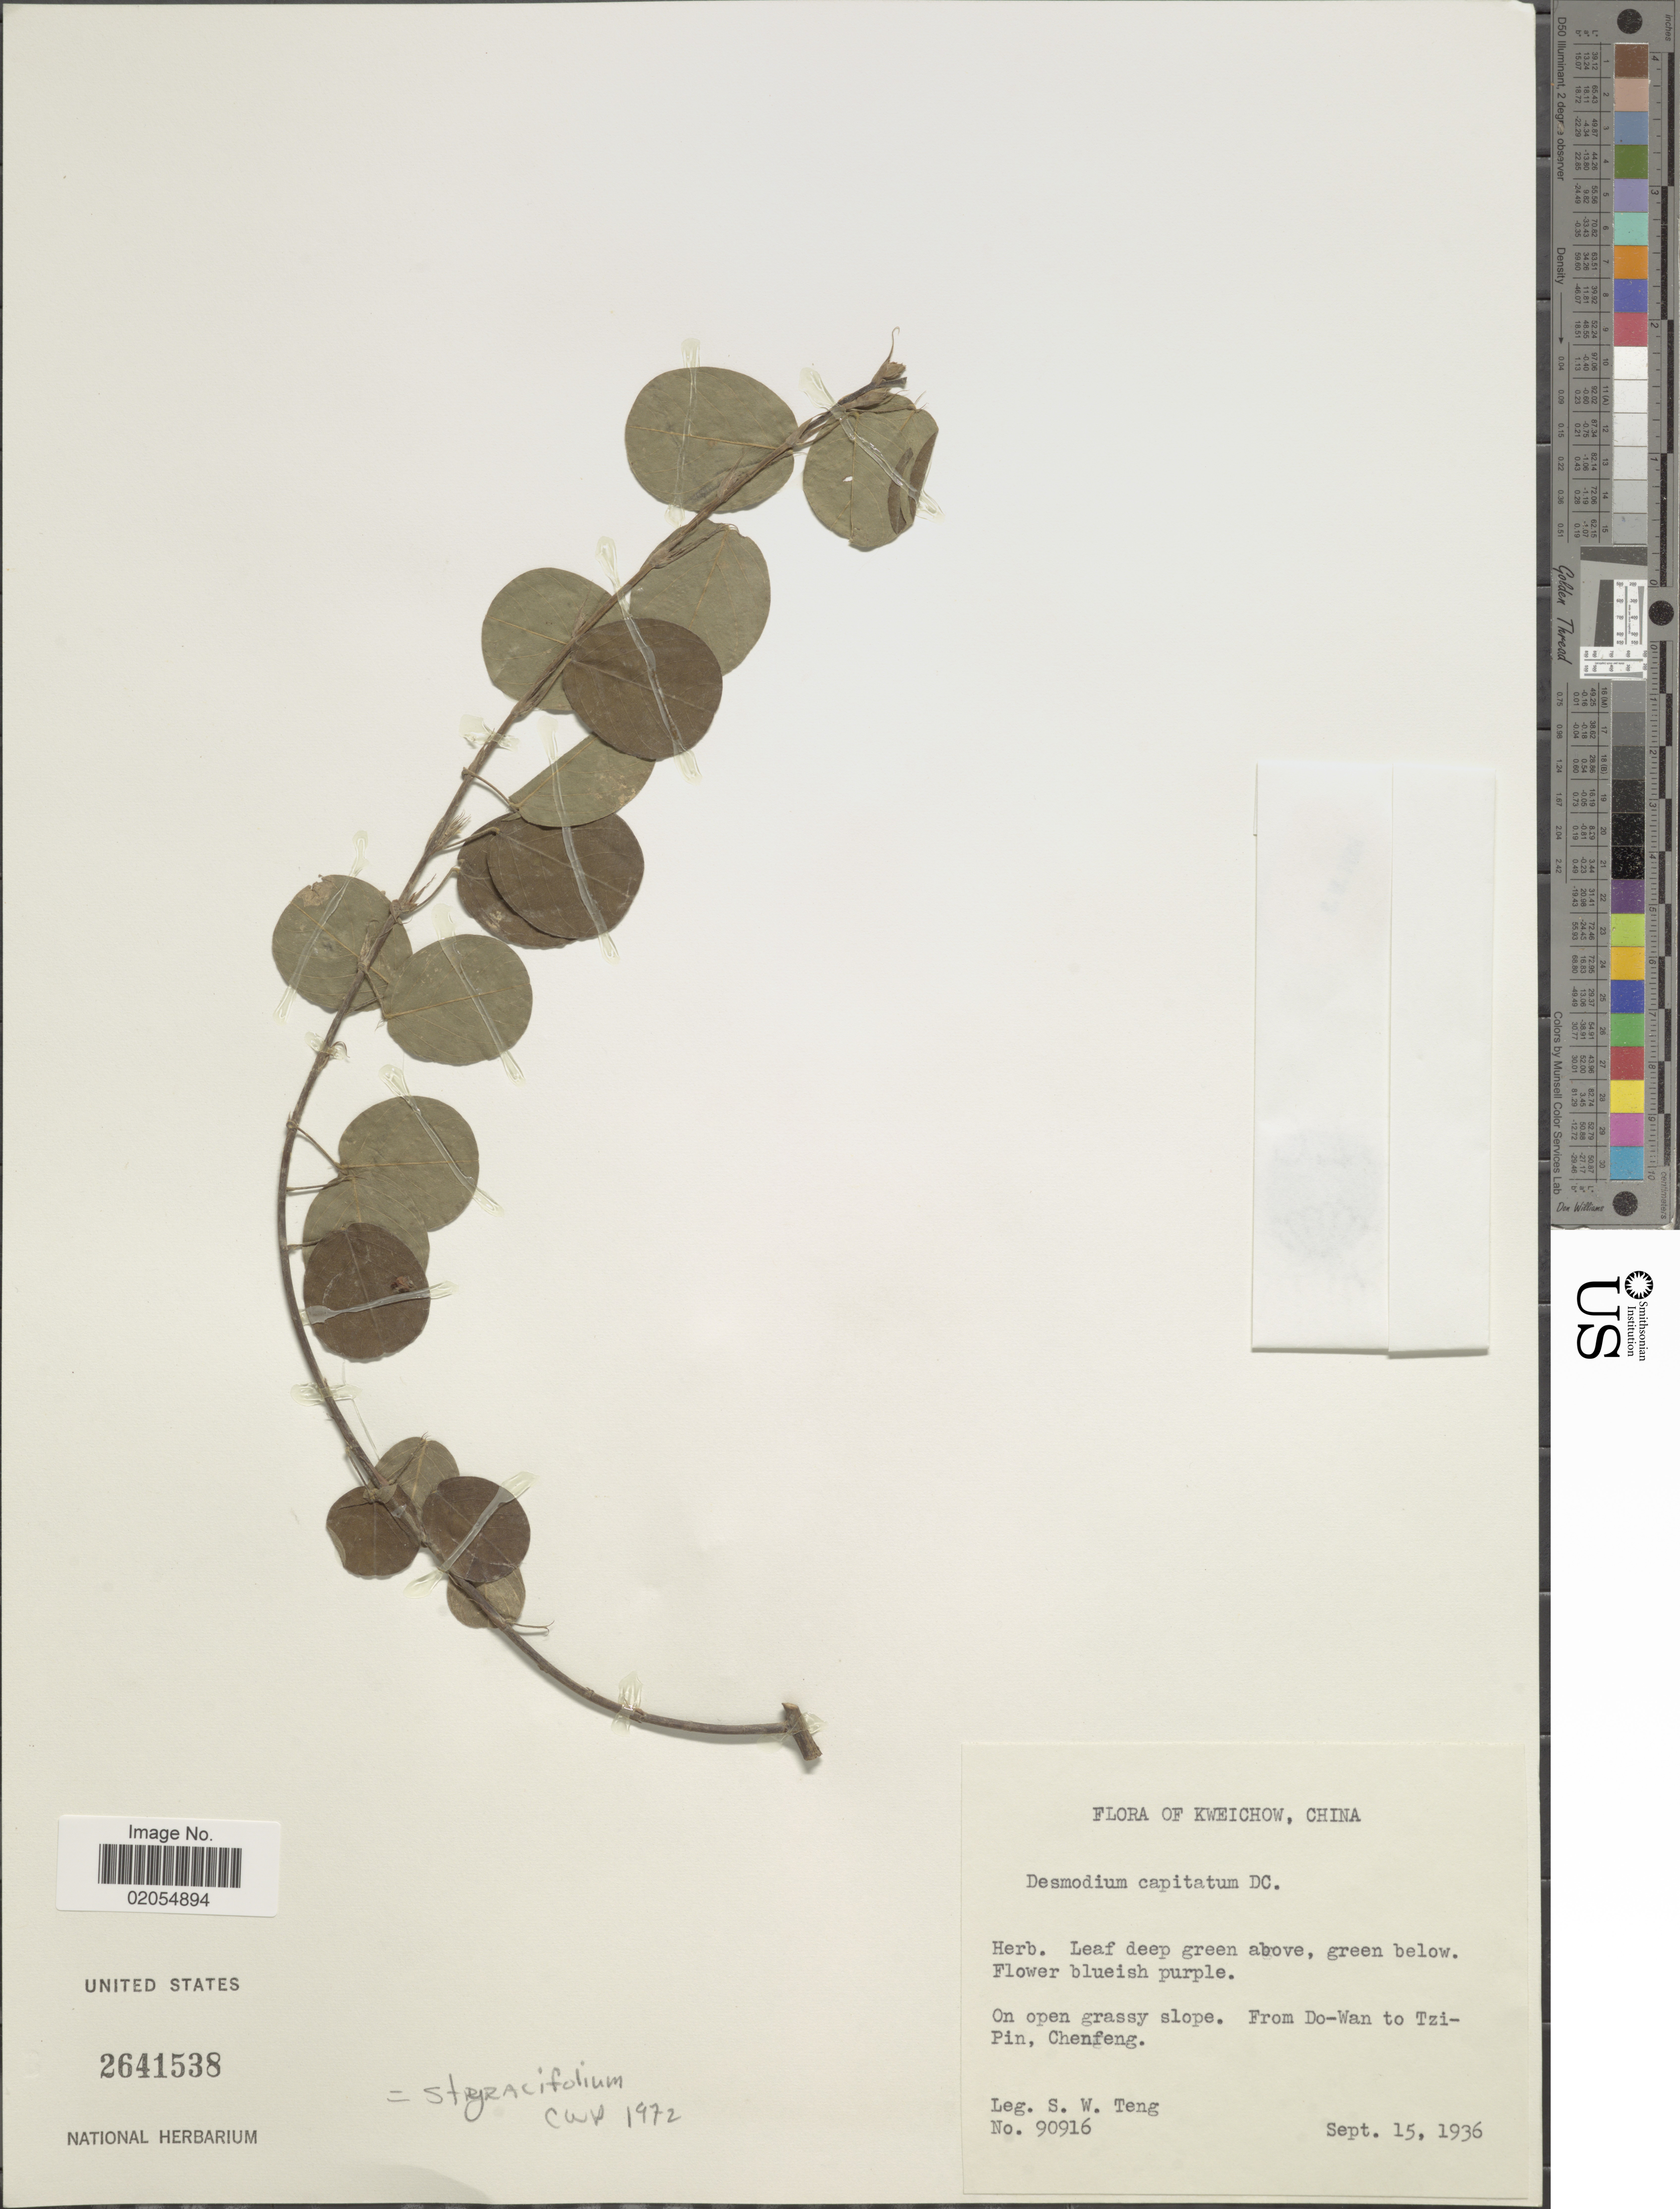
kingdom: Plantae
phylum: Tracheophyta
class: Magnoliopsida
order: Fabales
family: Fabaceae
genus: Codariocalyx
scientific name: Codariocalyx gyroides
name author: (Roxb. & Link) X.Y. Zhu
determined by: Strong, Mark T., (BOT), Smithsonian Institution - National Museum of Natural History (UNITED STATES)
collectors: S. Teng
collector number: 90916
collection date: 1936-09-15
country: China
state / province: Guizhou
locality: Kweichow, from Do-Wan to Tzi-Pin, Chenfeng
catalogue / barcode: US 2641538